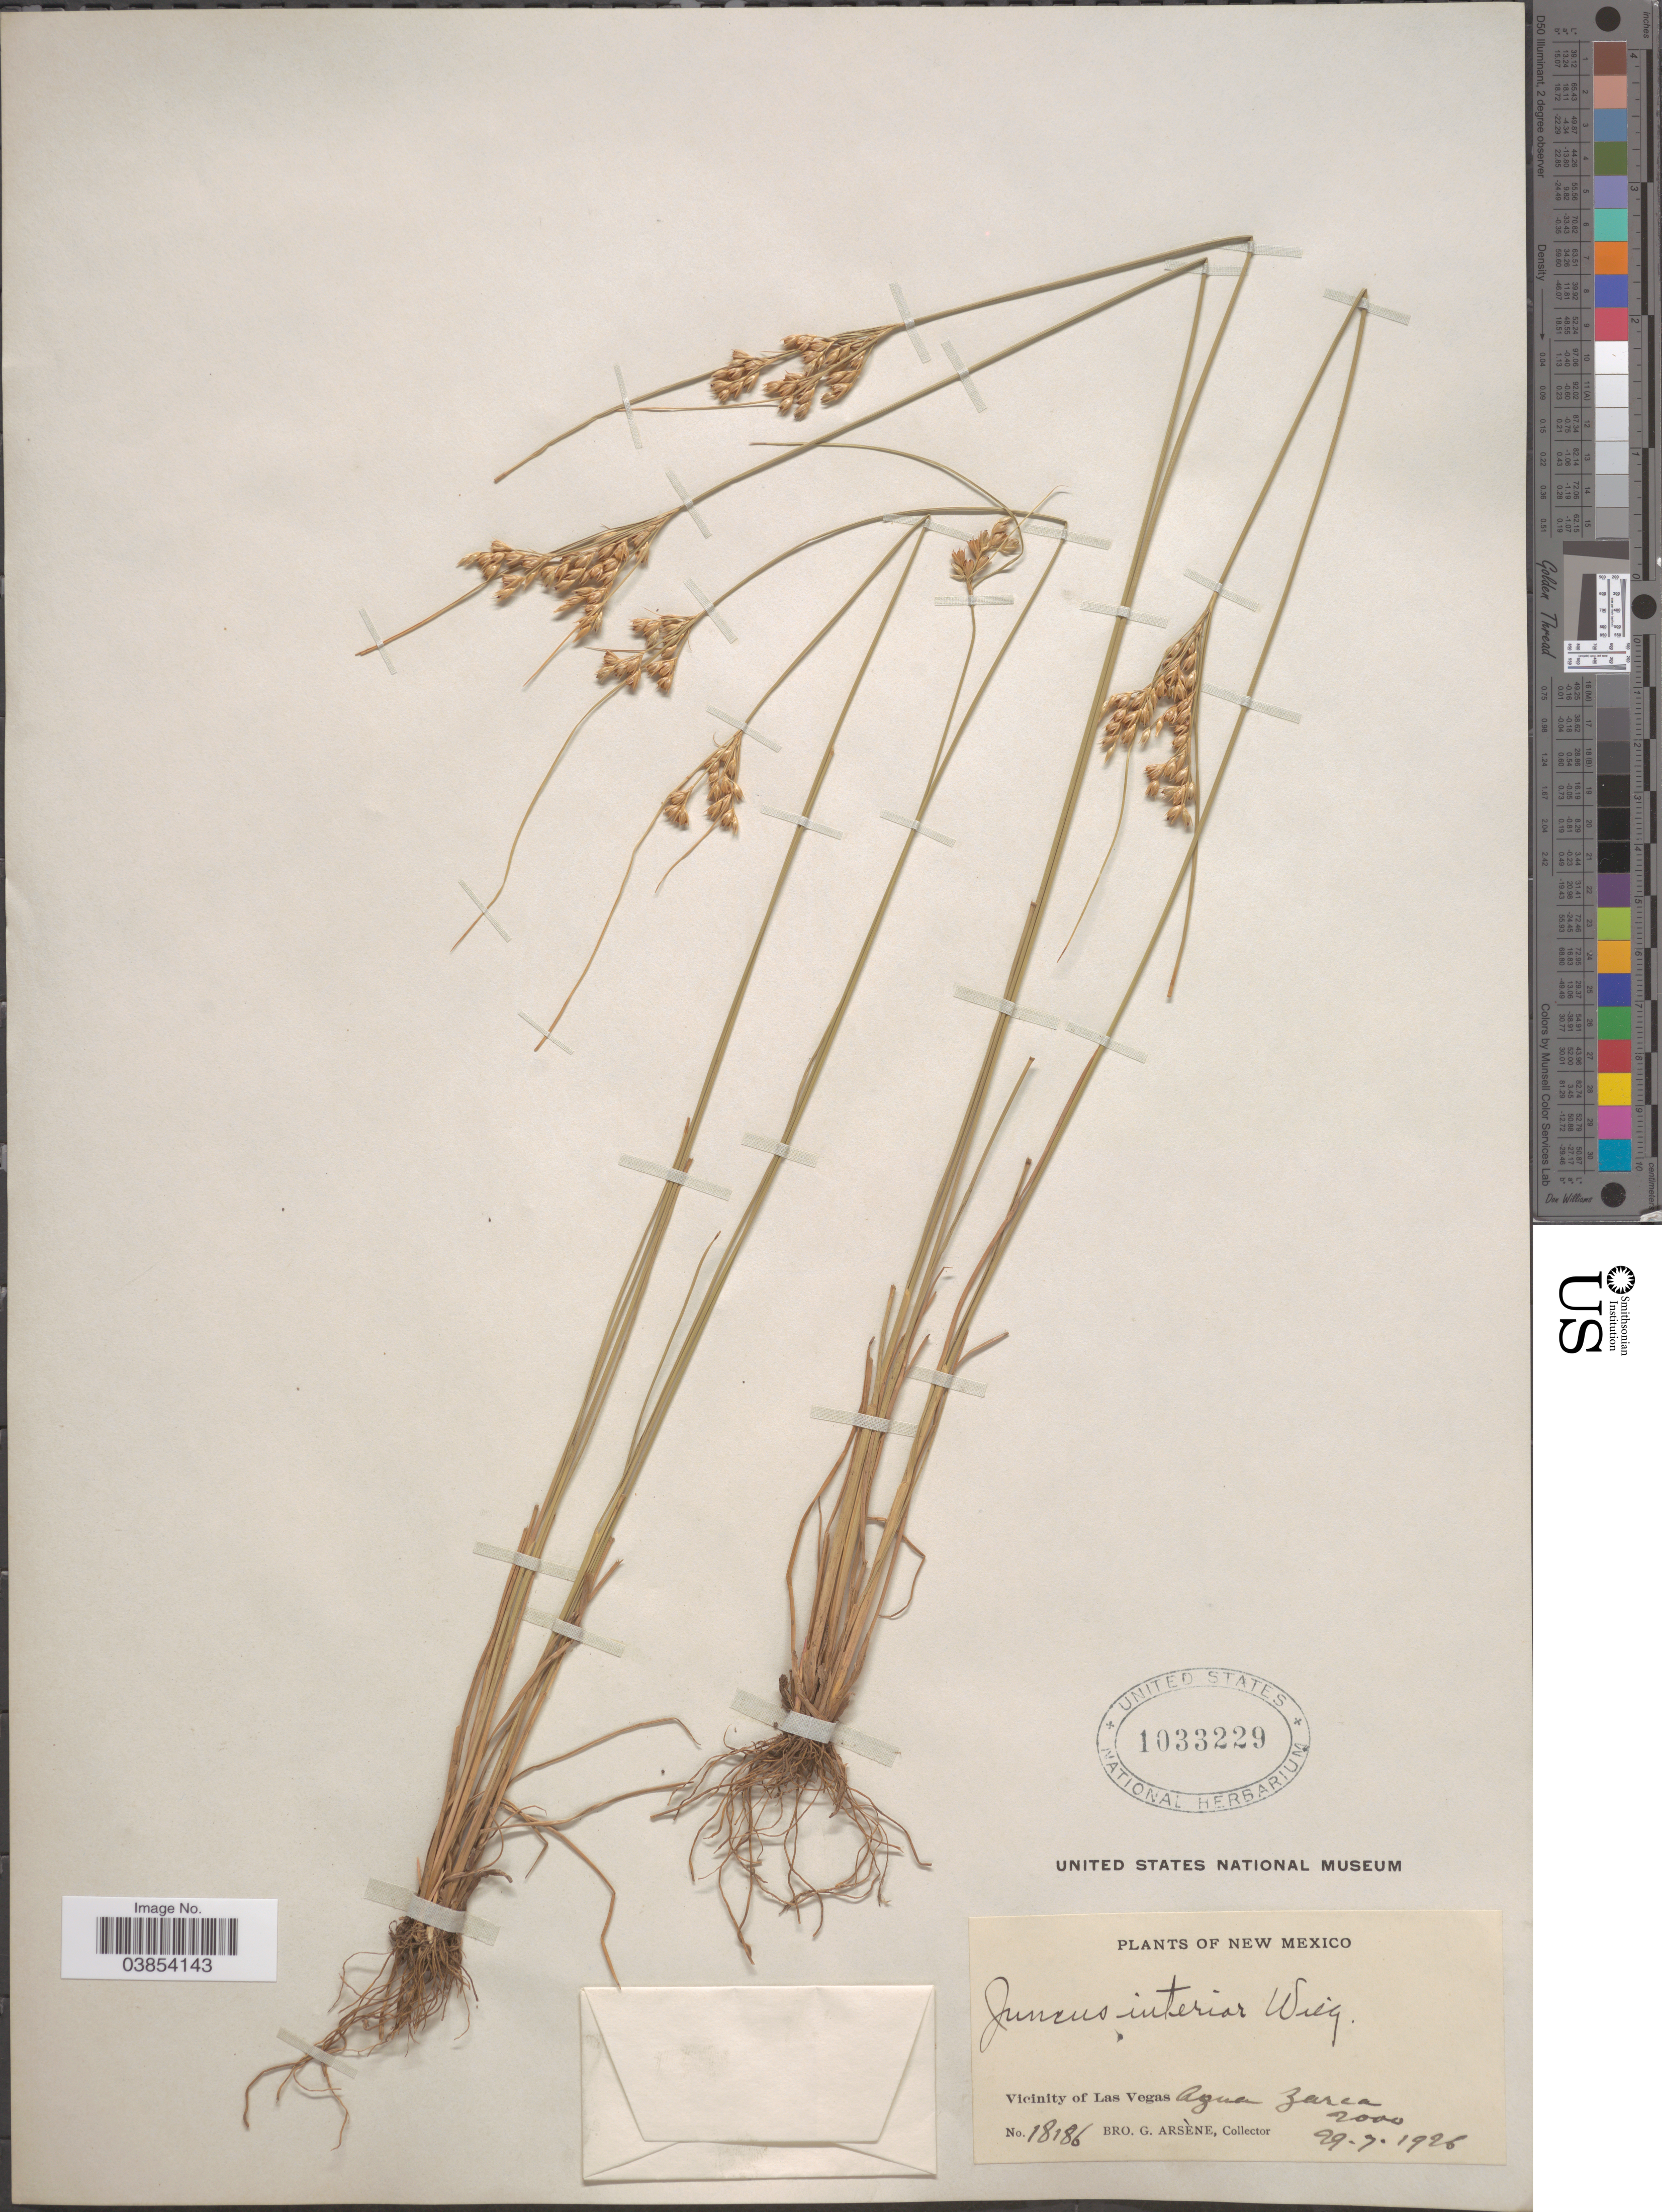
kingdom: Plantae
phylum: Tracheophyta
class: Liliopsida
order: Poales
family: Juncaceae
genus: Juncus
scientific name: Juncus interior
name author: Wiegand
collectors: Bro. G. Arsène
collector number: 18186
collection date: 1926-03-29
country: United States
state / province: New Mexico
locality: Vicinity of Las Vegas. Agua Zarca.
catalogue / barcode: US 1033229